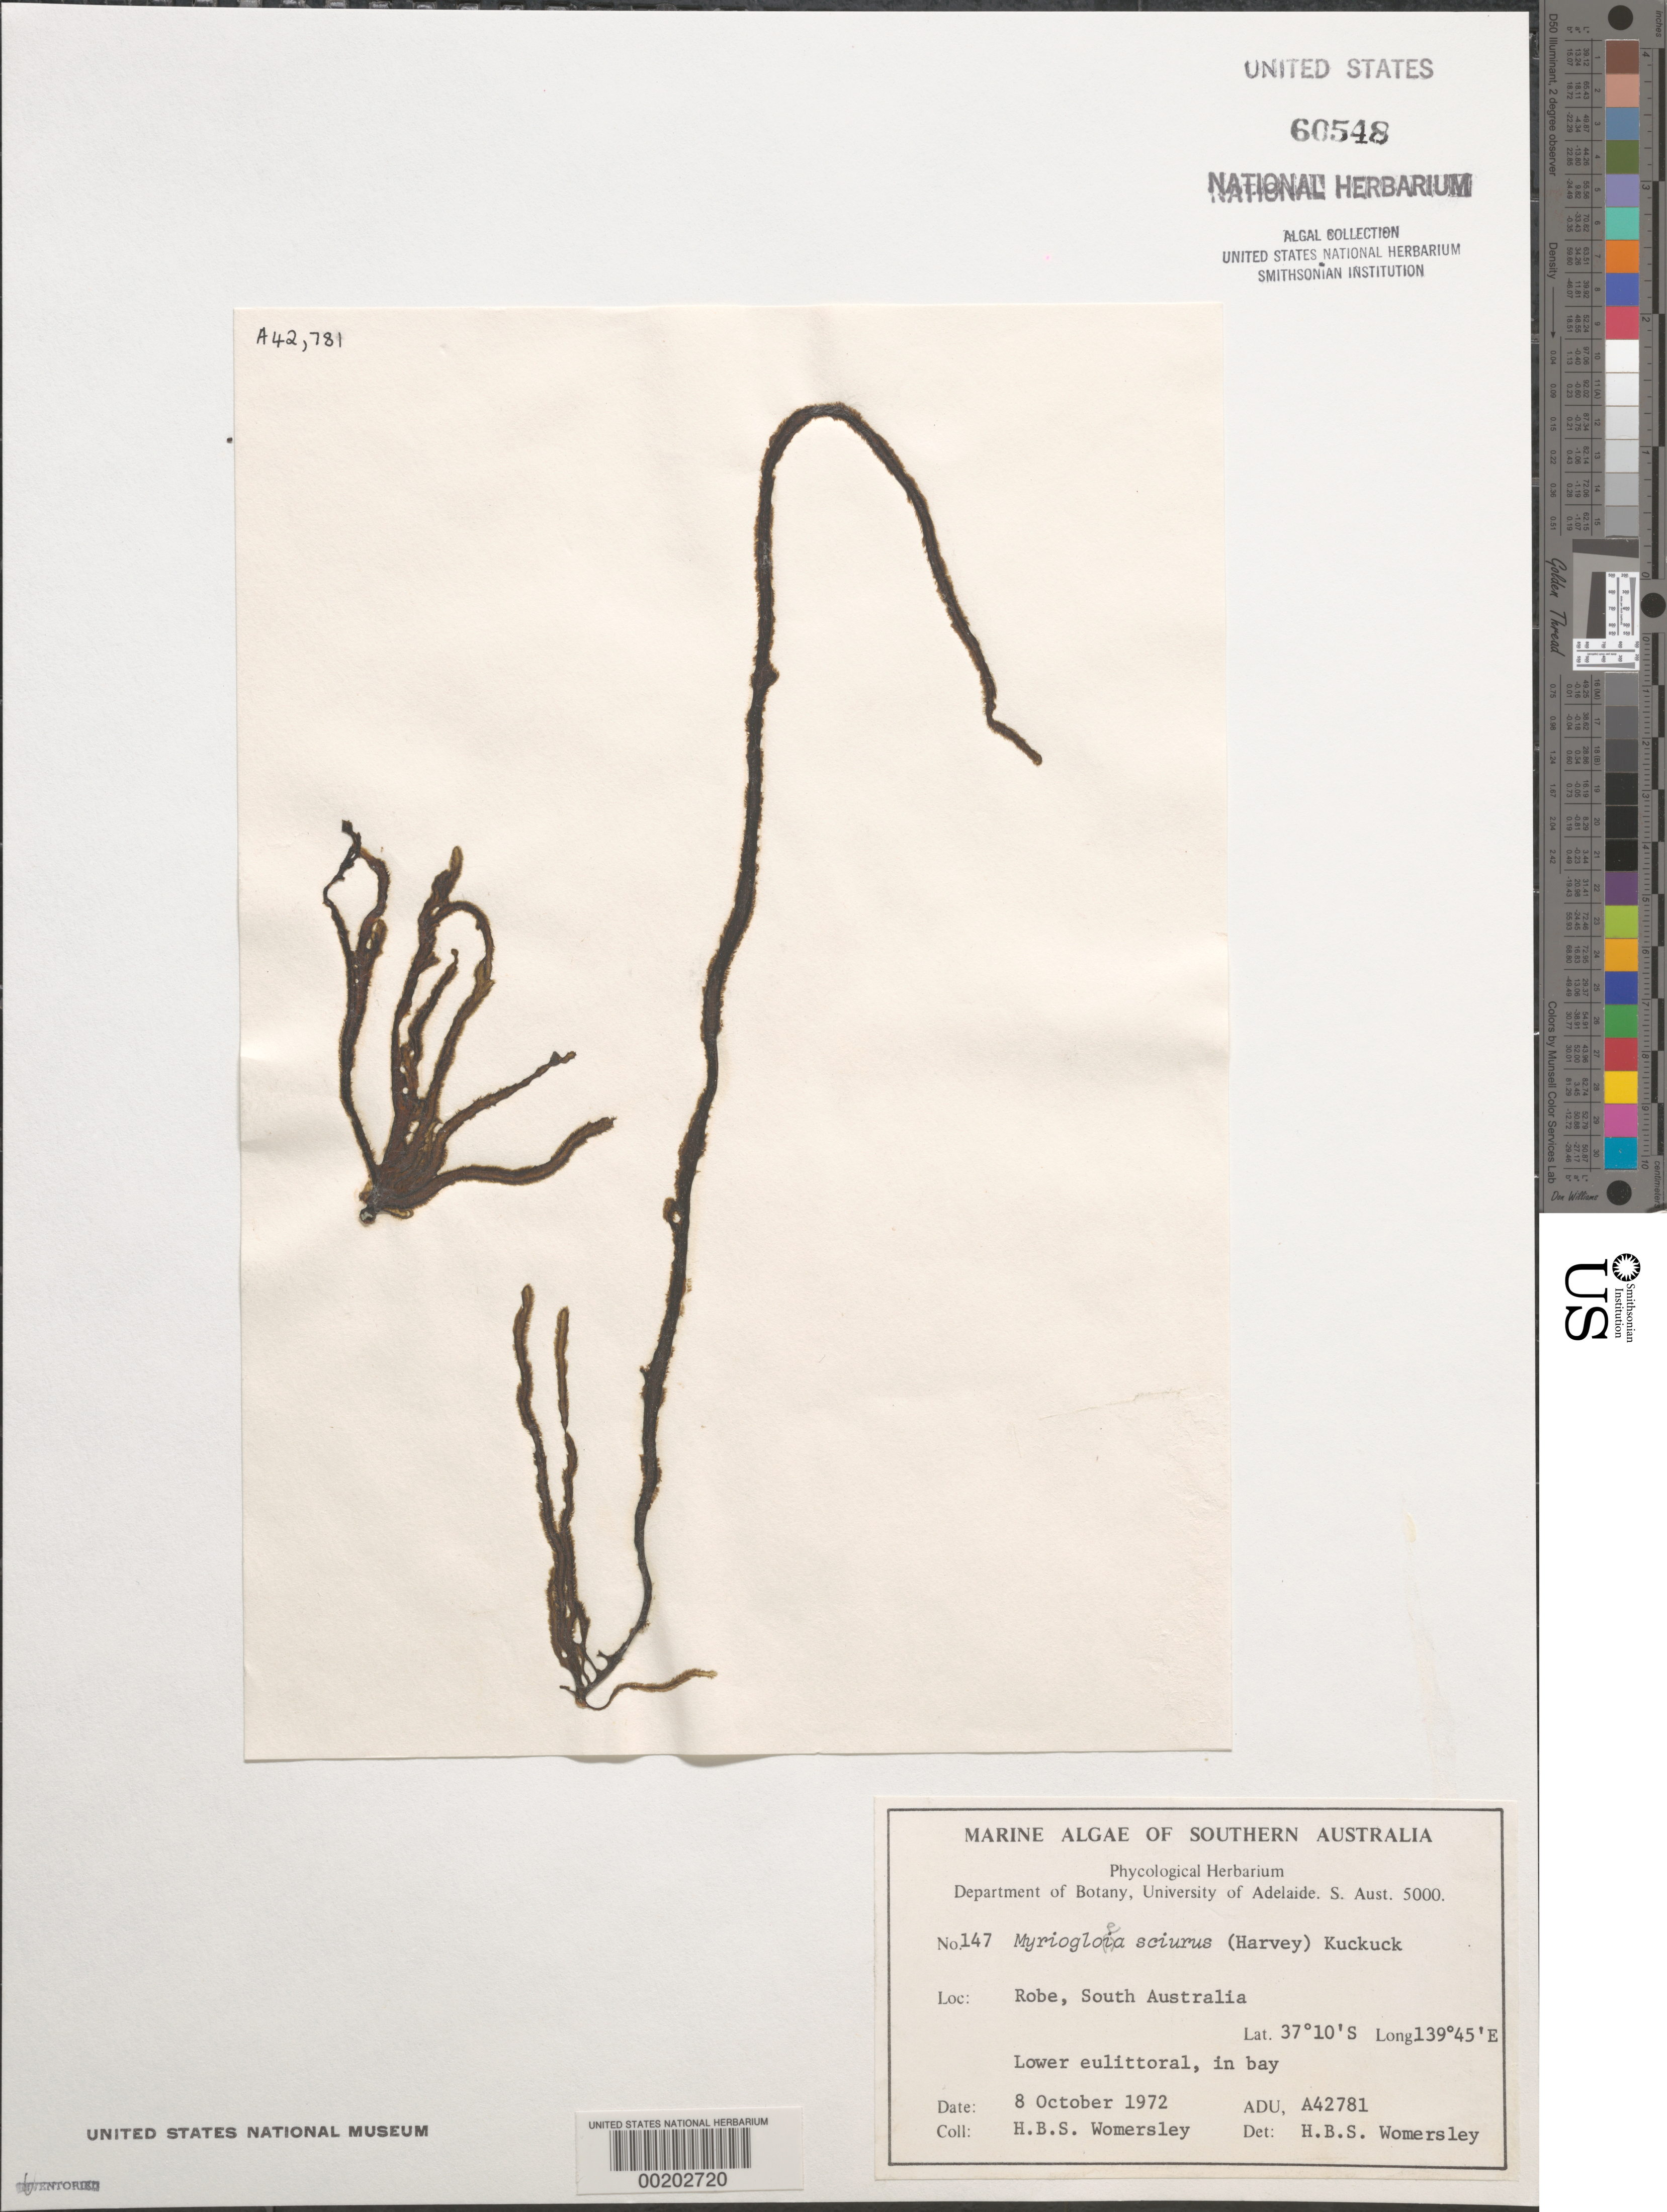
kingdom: Chromista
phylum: Ochrophyta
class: Phaeophyceae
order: Ectocarpales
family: Chordariaceae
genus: Myriogloea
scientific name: Myriogloea sciurus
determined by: Womersley, H. B. S.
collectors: H. B. S. Womersley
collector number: ADU A42781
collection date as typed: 08 Oct 1972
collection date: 1972-10-08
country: Australia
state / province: South Australia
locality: Robe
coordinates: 37 10' S, 139 45' E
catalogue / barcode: US 60548